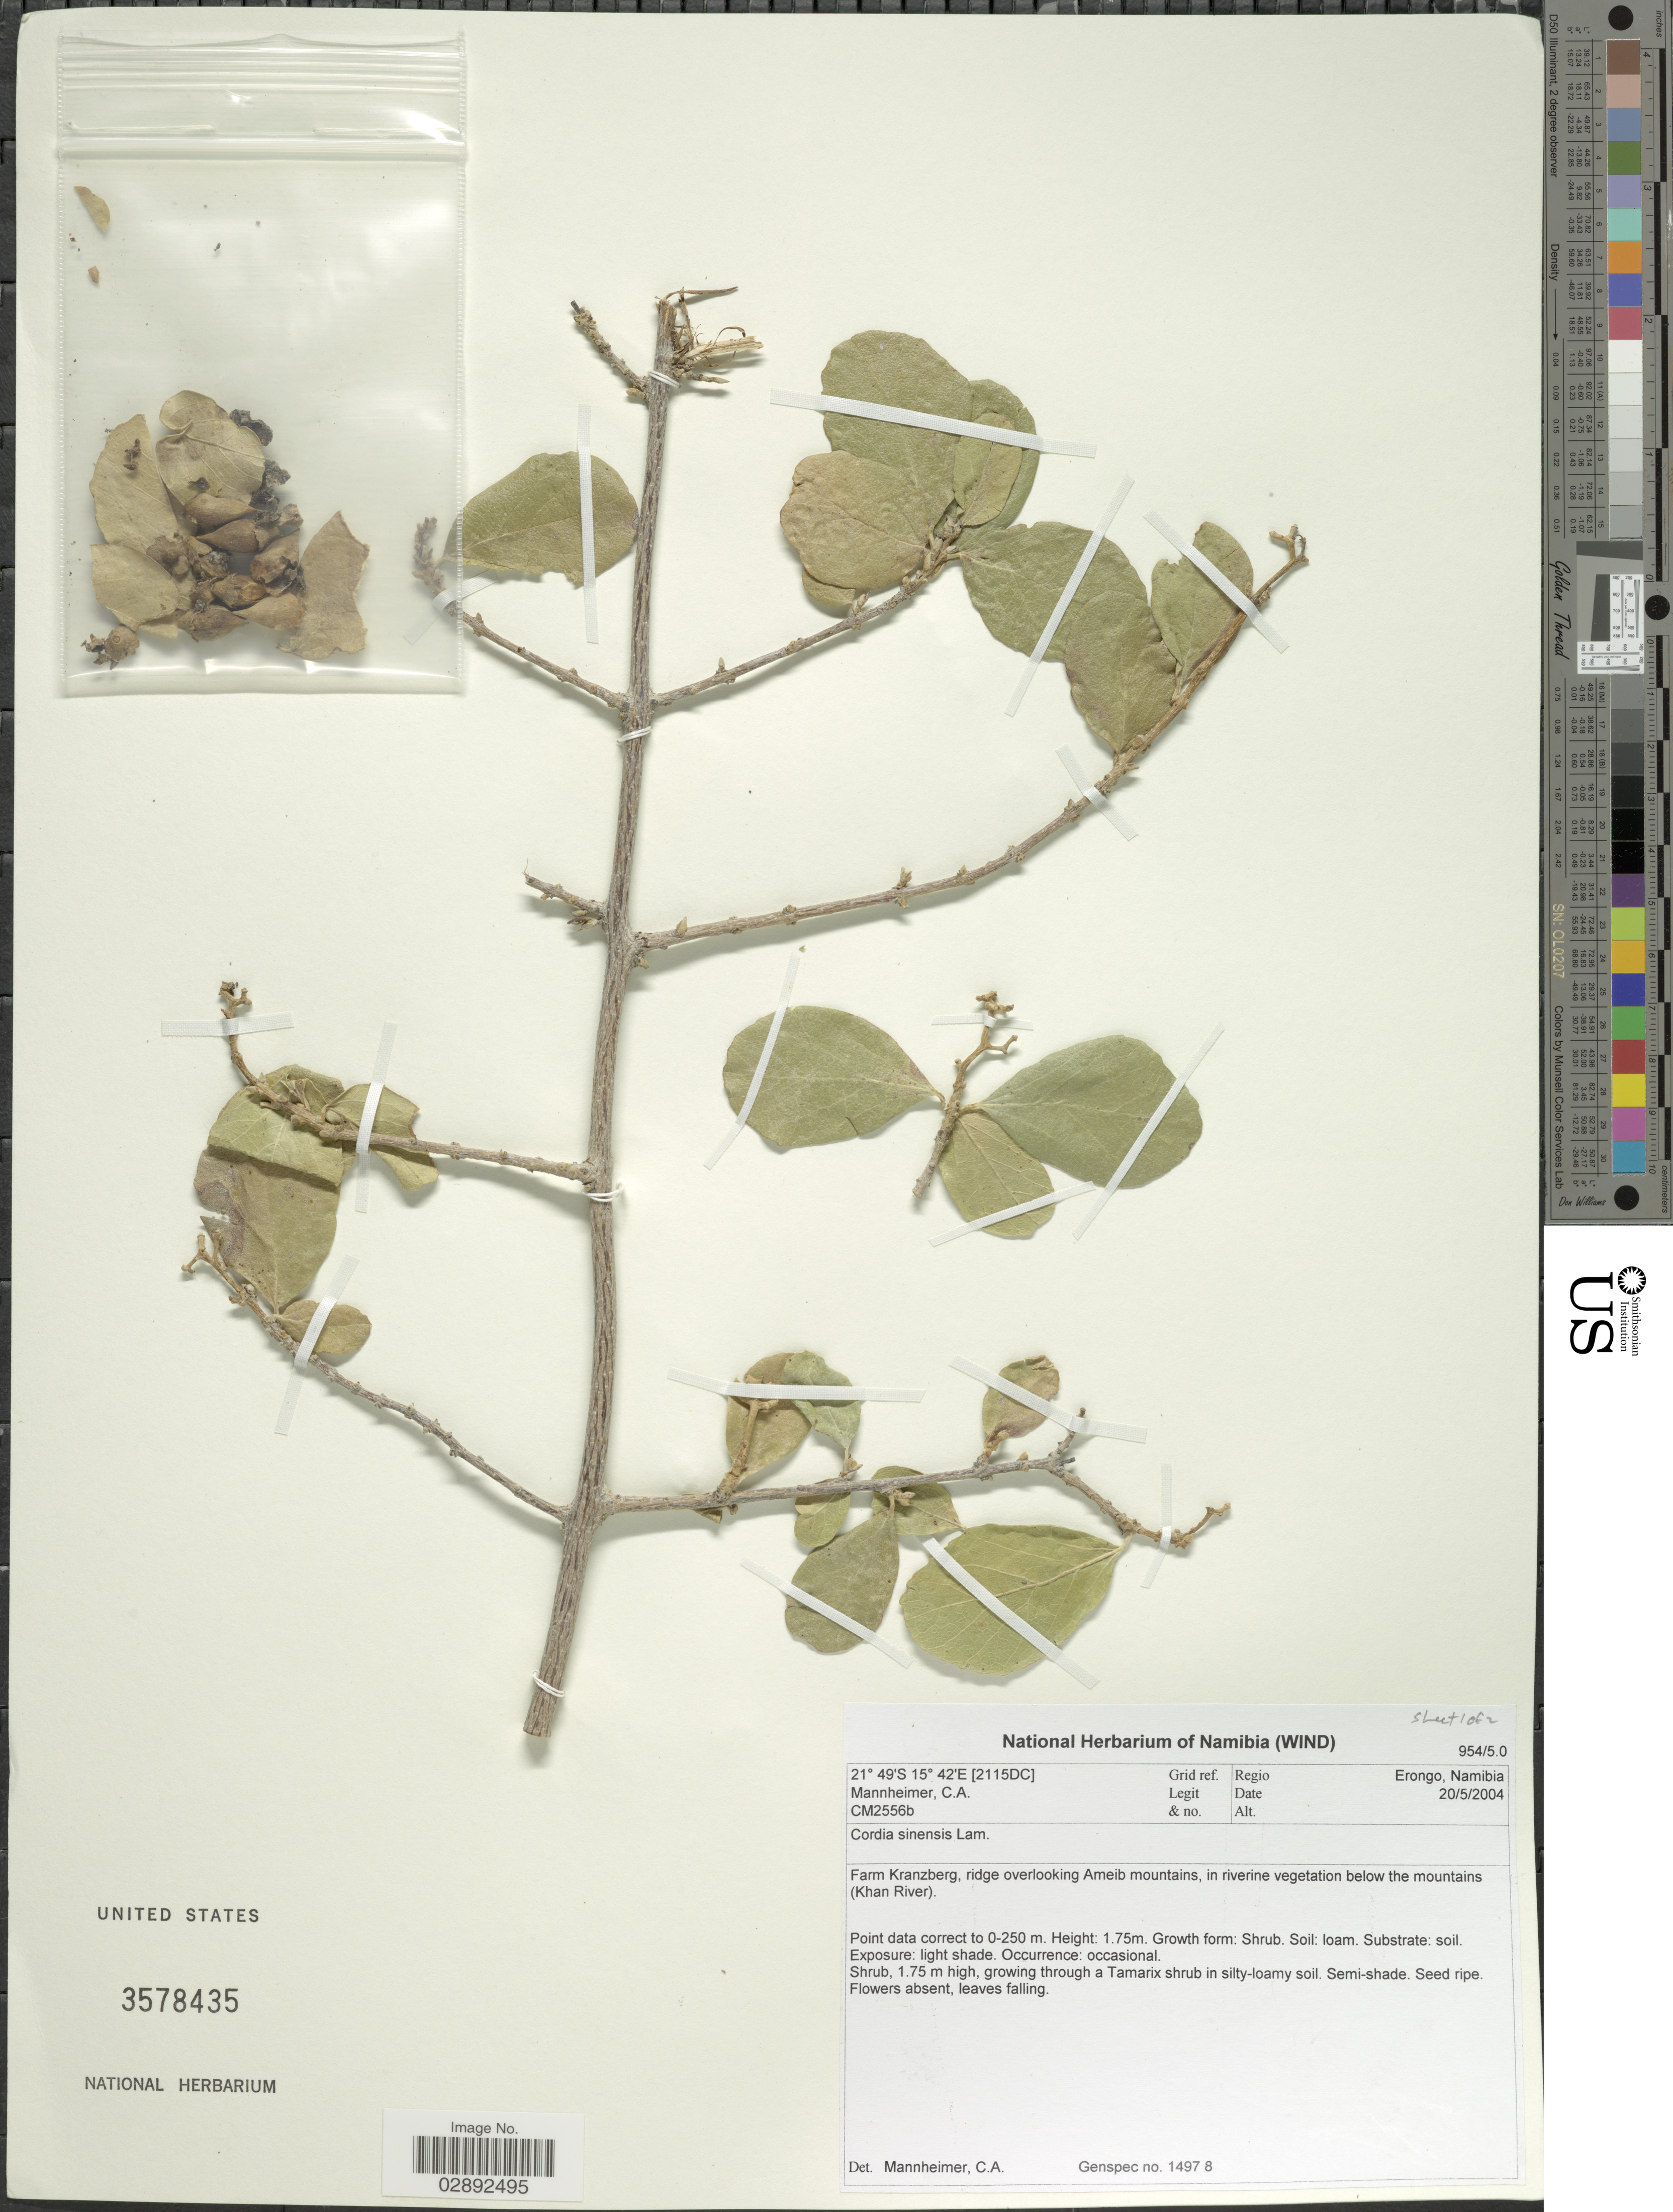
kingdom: Plantae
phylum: Tracheophyta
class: Magnoliopsida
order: Boraginales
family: Cordiaceae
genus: Cordia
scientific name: Cordia sinensis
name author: Lam.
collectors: C. A. Mannheimer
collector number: CM2556b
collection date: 2004-05-20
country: Namibia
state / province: Erongo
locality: [2115DC] Grid ref. Regio Erongo. Farm Kranzberg, ridge overlooking Ameib mountains, in riverine vegetation below the mountains (Khan River).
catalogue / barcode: US 3578435